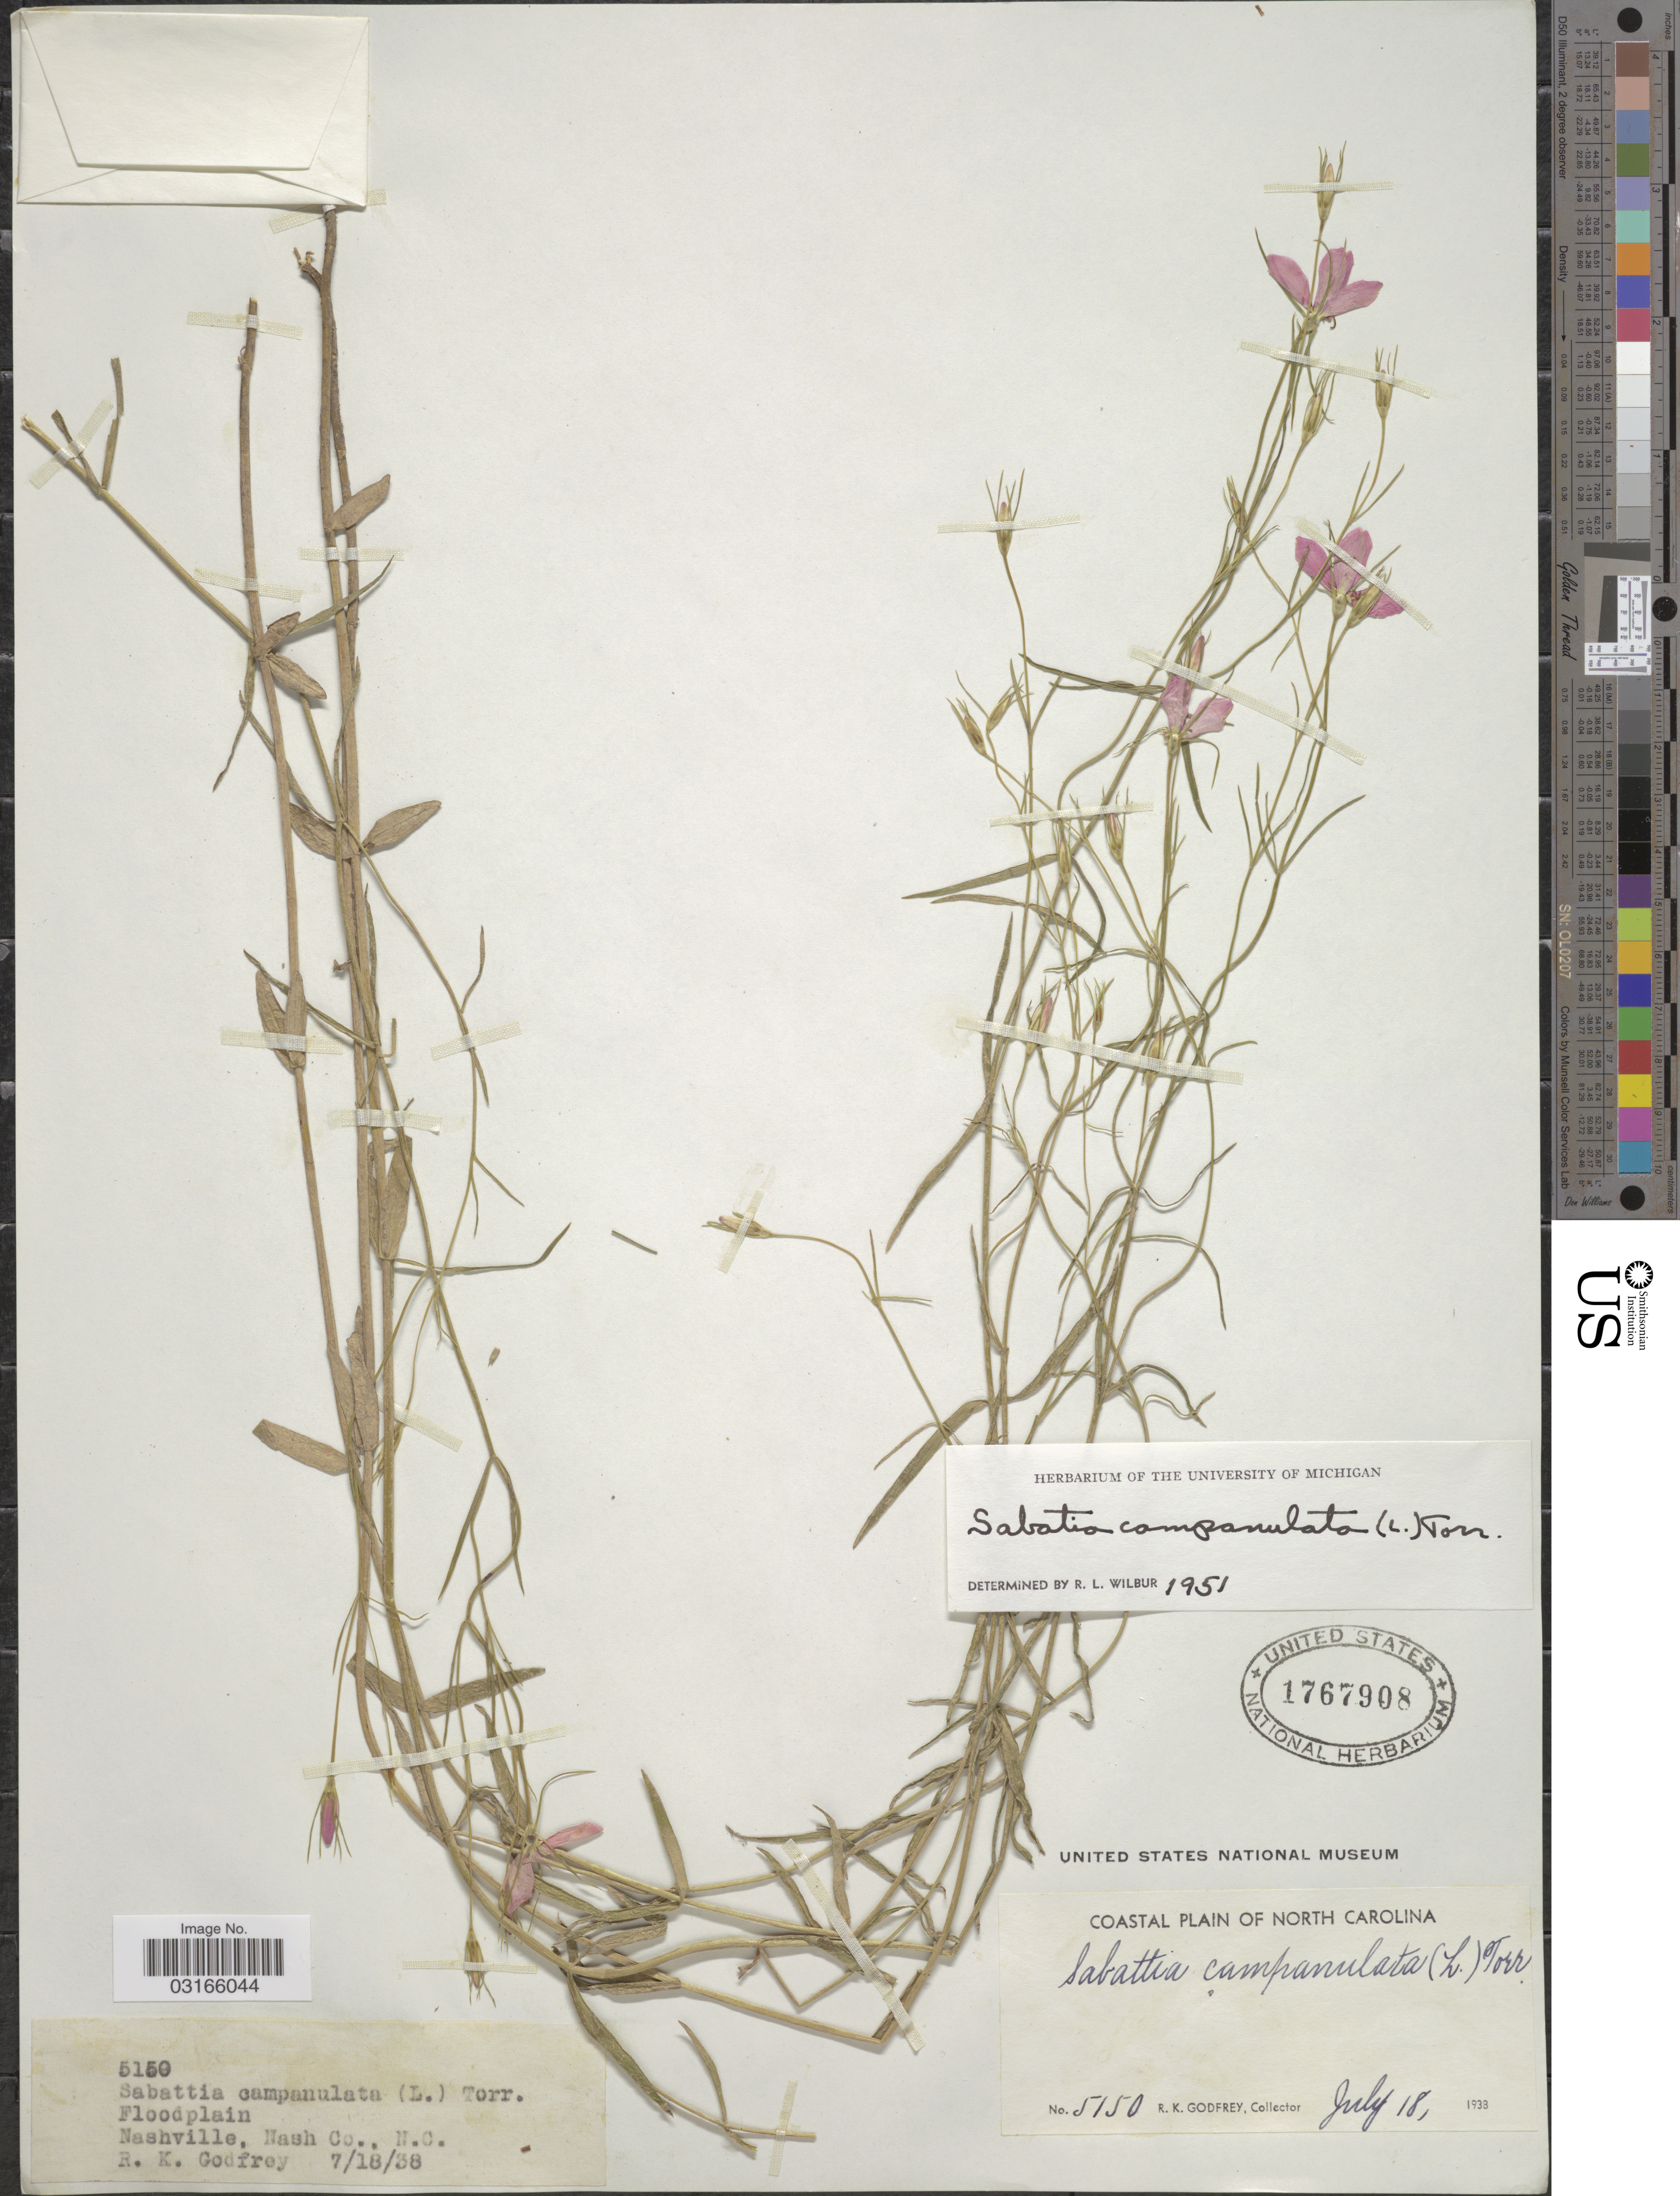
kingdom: Plantae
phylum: Tracheophyta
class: Magnoliopsida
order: Gentianales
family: Gentianaceae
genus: Sabatia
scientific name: Sabatia campanulata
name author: (L.) Torr.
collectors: R. K. Godfrey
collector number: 5150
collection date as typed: Transcribed d/m/y: 18/7/38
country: United States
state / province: North Carolina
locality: Coastal Plain of North Carolina, Nashville, Nash Co.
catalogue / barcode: US 1767908